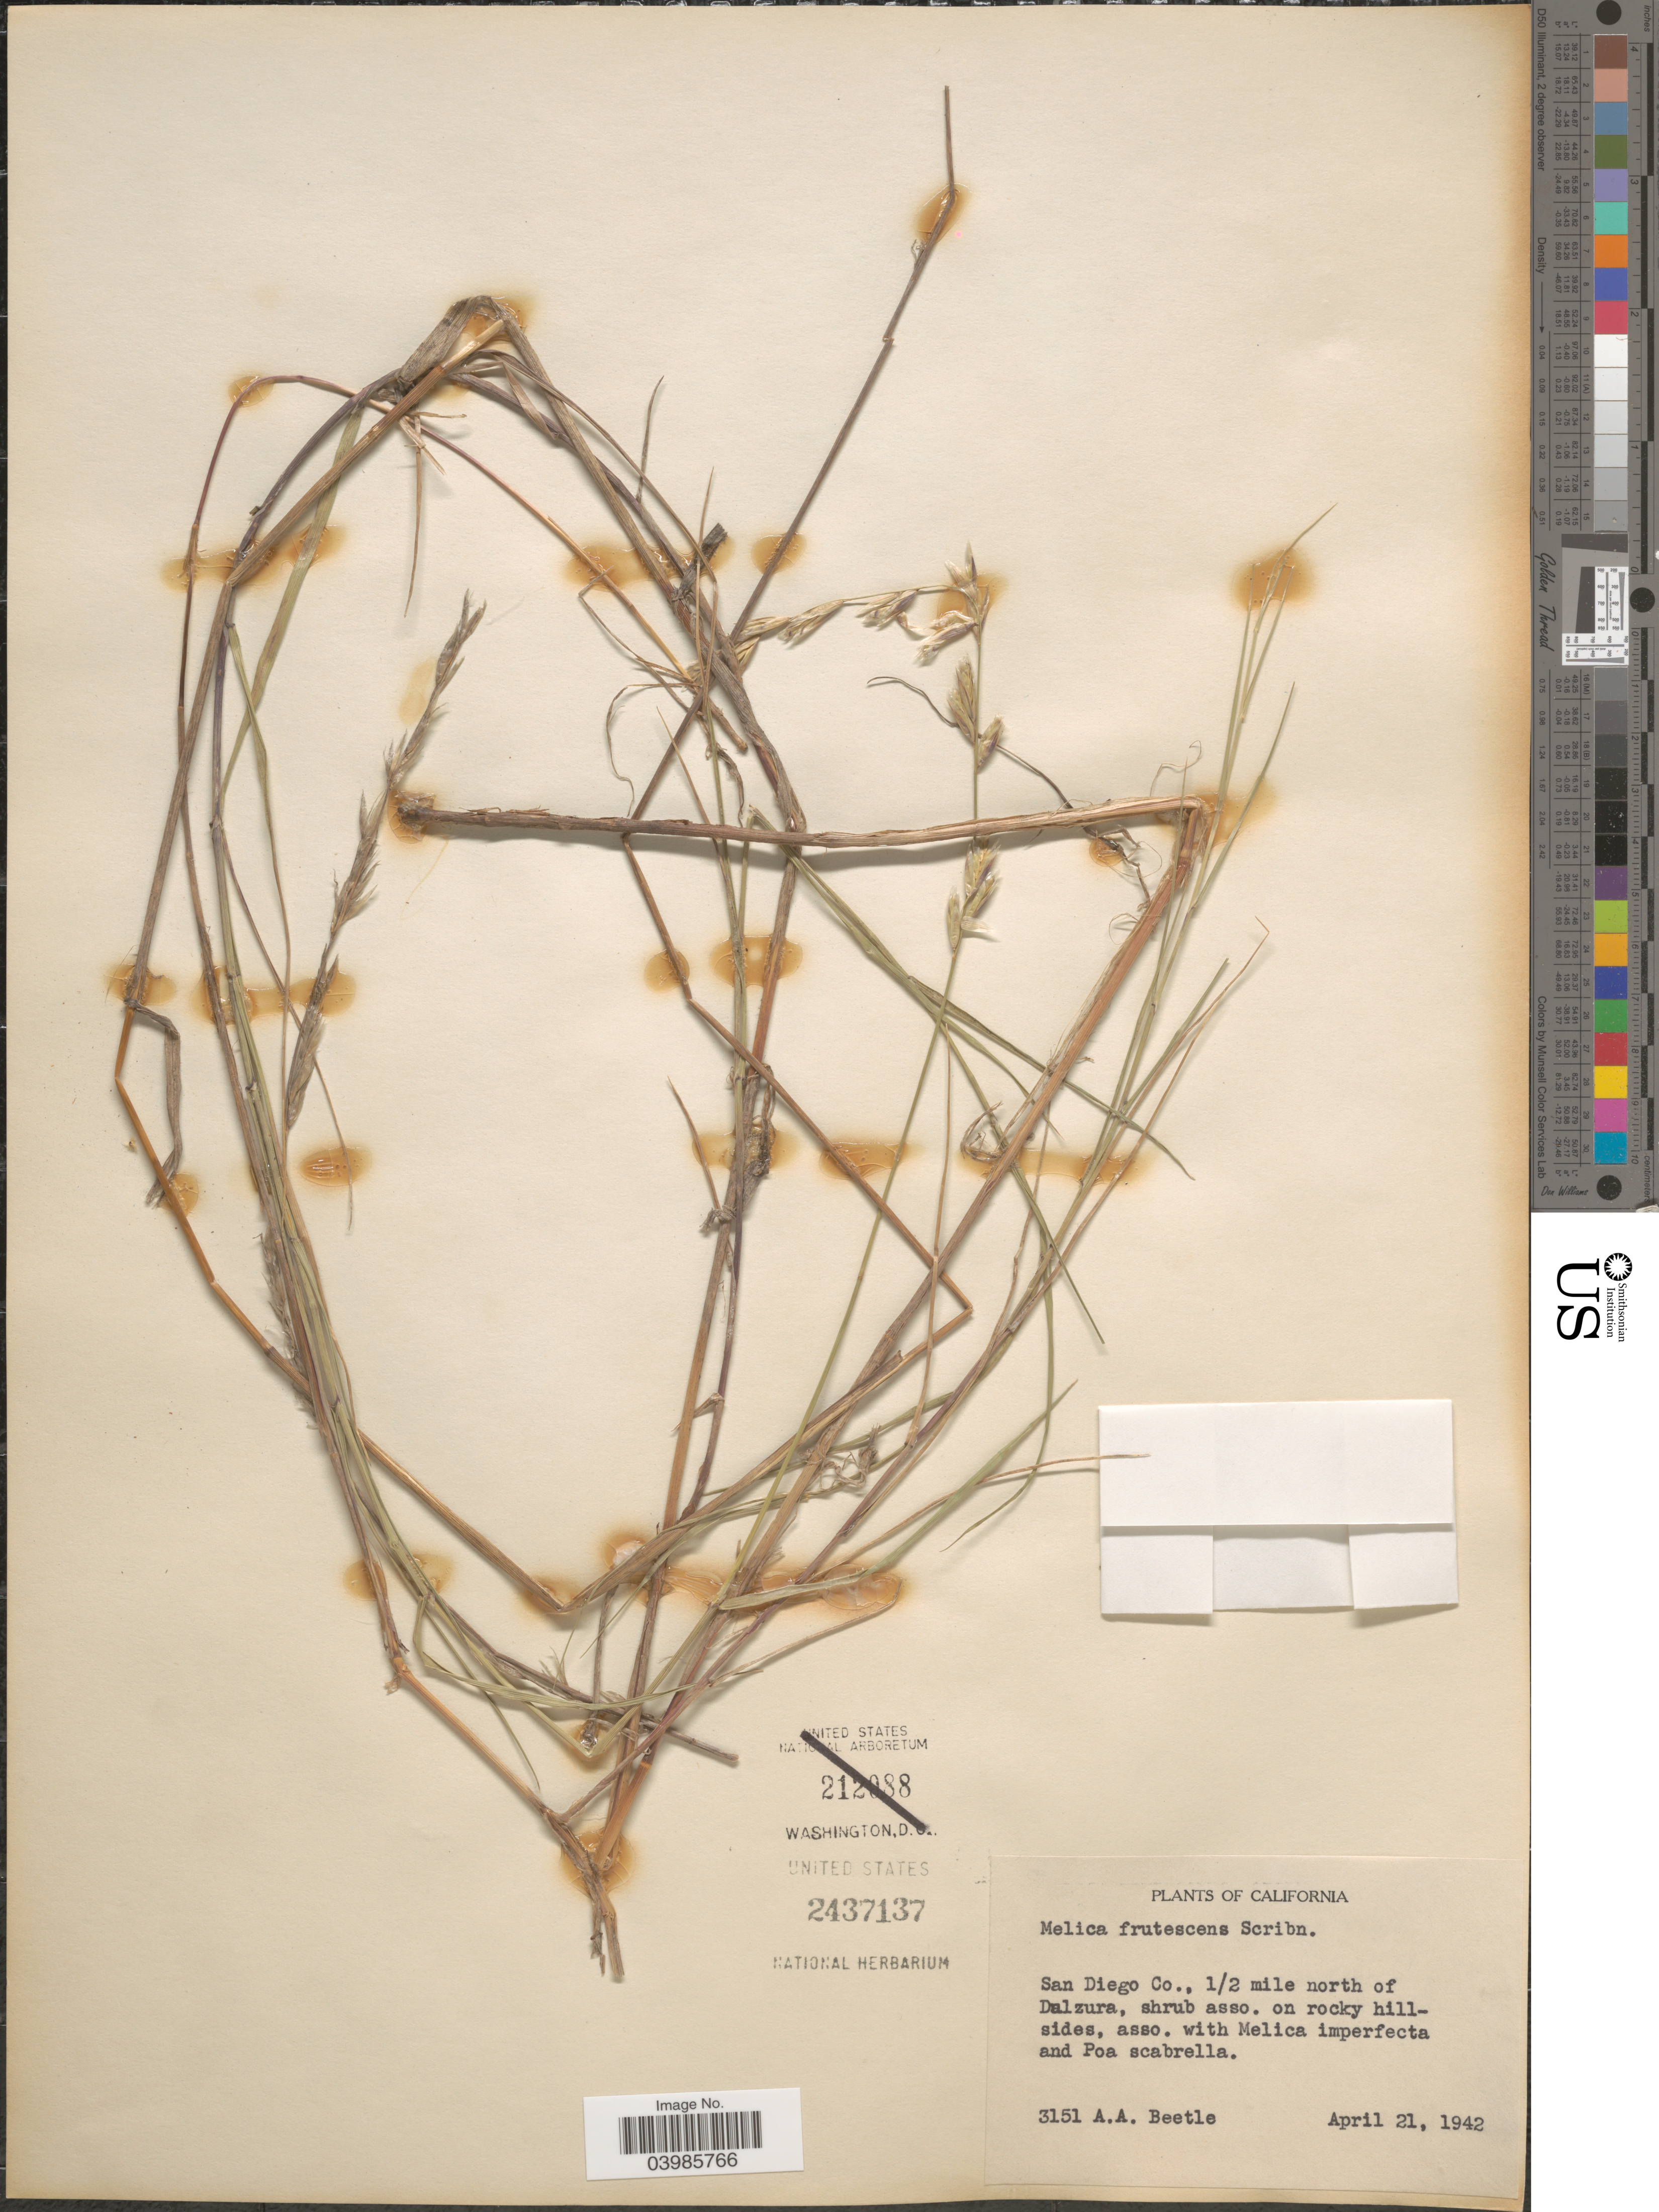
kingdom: Plantae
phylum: Tracheophyta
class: Liliopsida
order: Poales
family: Poaceae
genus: Melica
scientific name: Melica frutescens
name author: Scribn.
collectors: A. A. Beetle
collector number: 3151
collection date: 1942-04-21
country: United States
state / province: California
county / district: San Diego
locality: San Diego Co., ½ mile north of Dalzura, on rocky hillsides.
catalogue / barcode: US 2437137